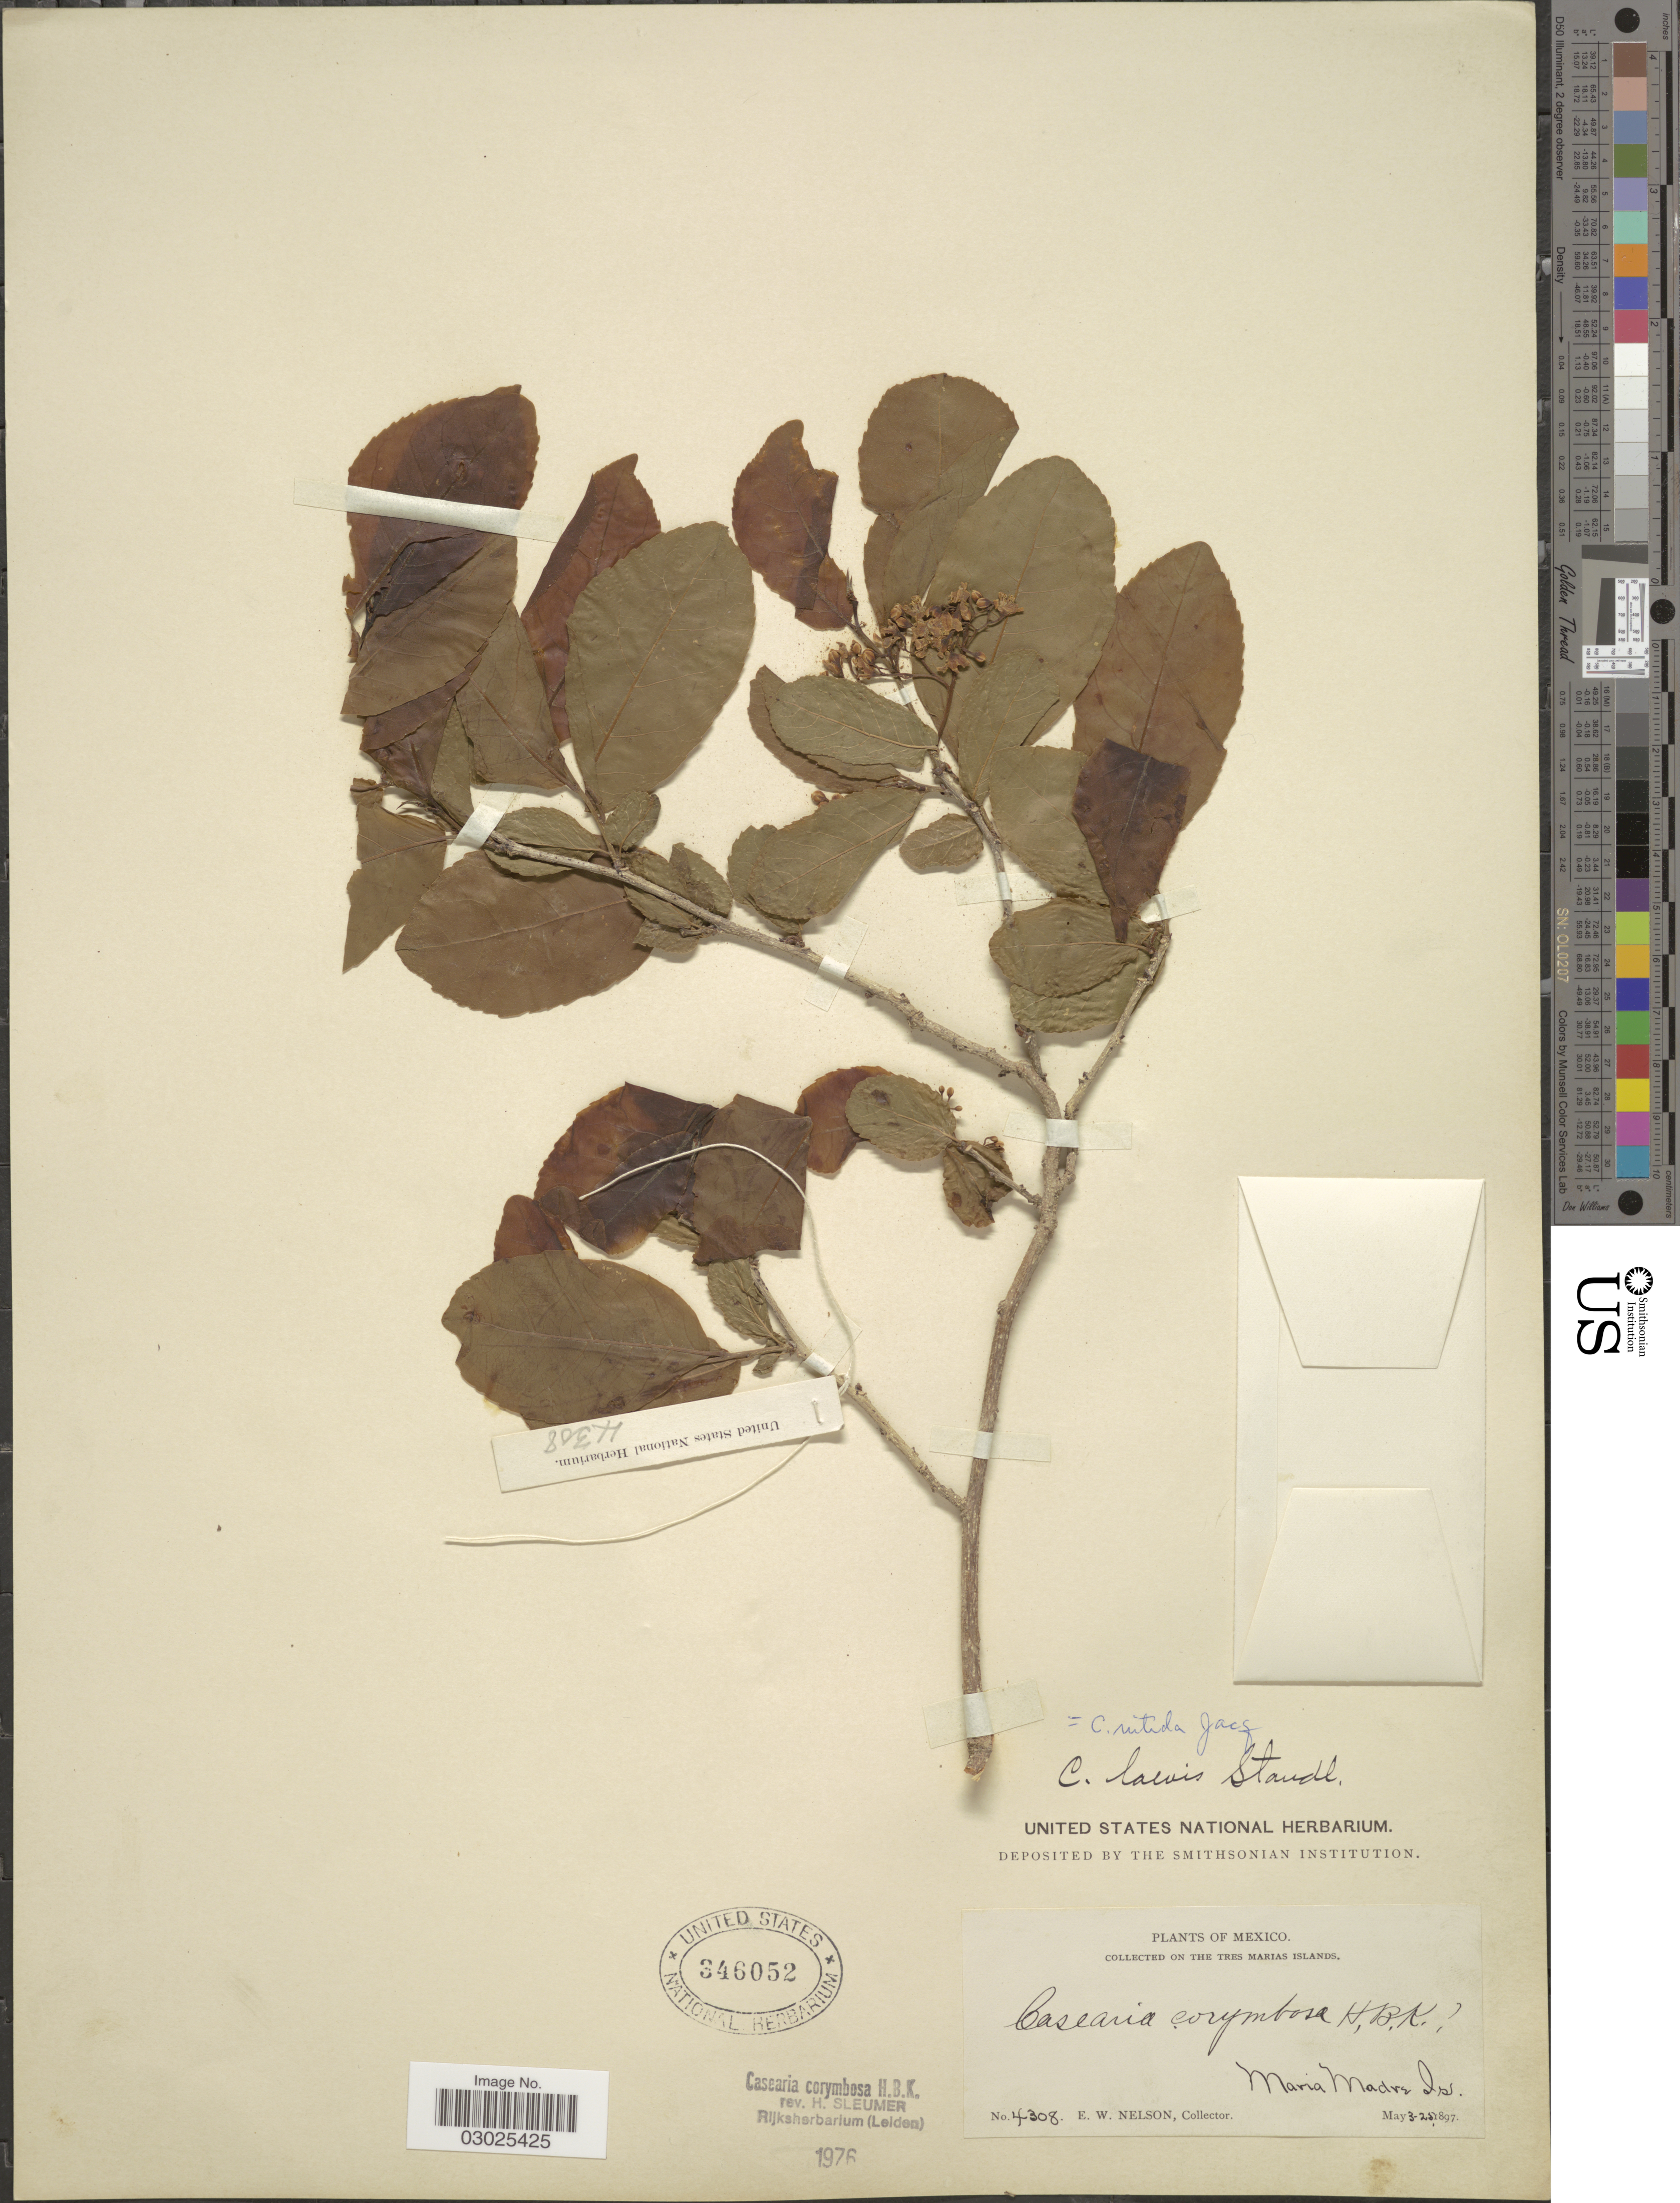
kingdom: Plantae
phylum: Tracheophyta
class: Magnoliopsida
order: Malpighiales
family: Salicaceae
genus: Casearia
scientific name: Casearia corymbosa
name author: Kunth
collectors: E. W. Nelson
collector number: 4308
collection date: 1897-05-03/1897-05-25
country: Mexico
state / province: Nayarit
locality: Tres Marias Islands. Maria Madre Is.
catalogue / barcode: US 346052